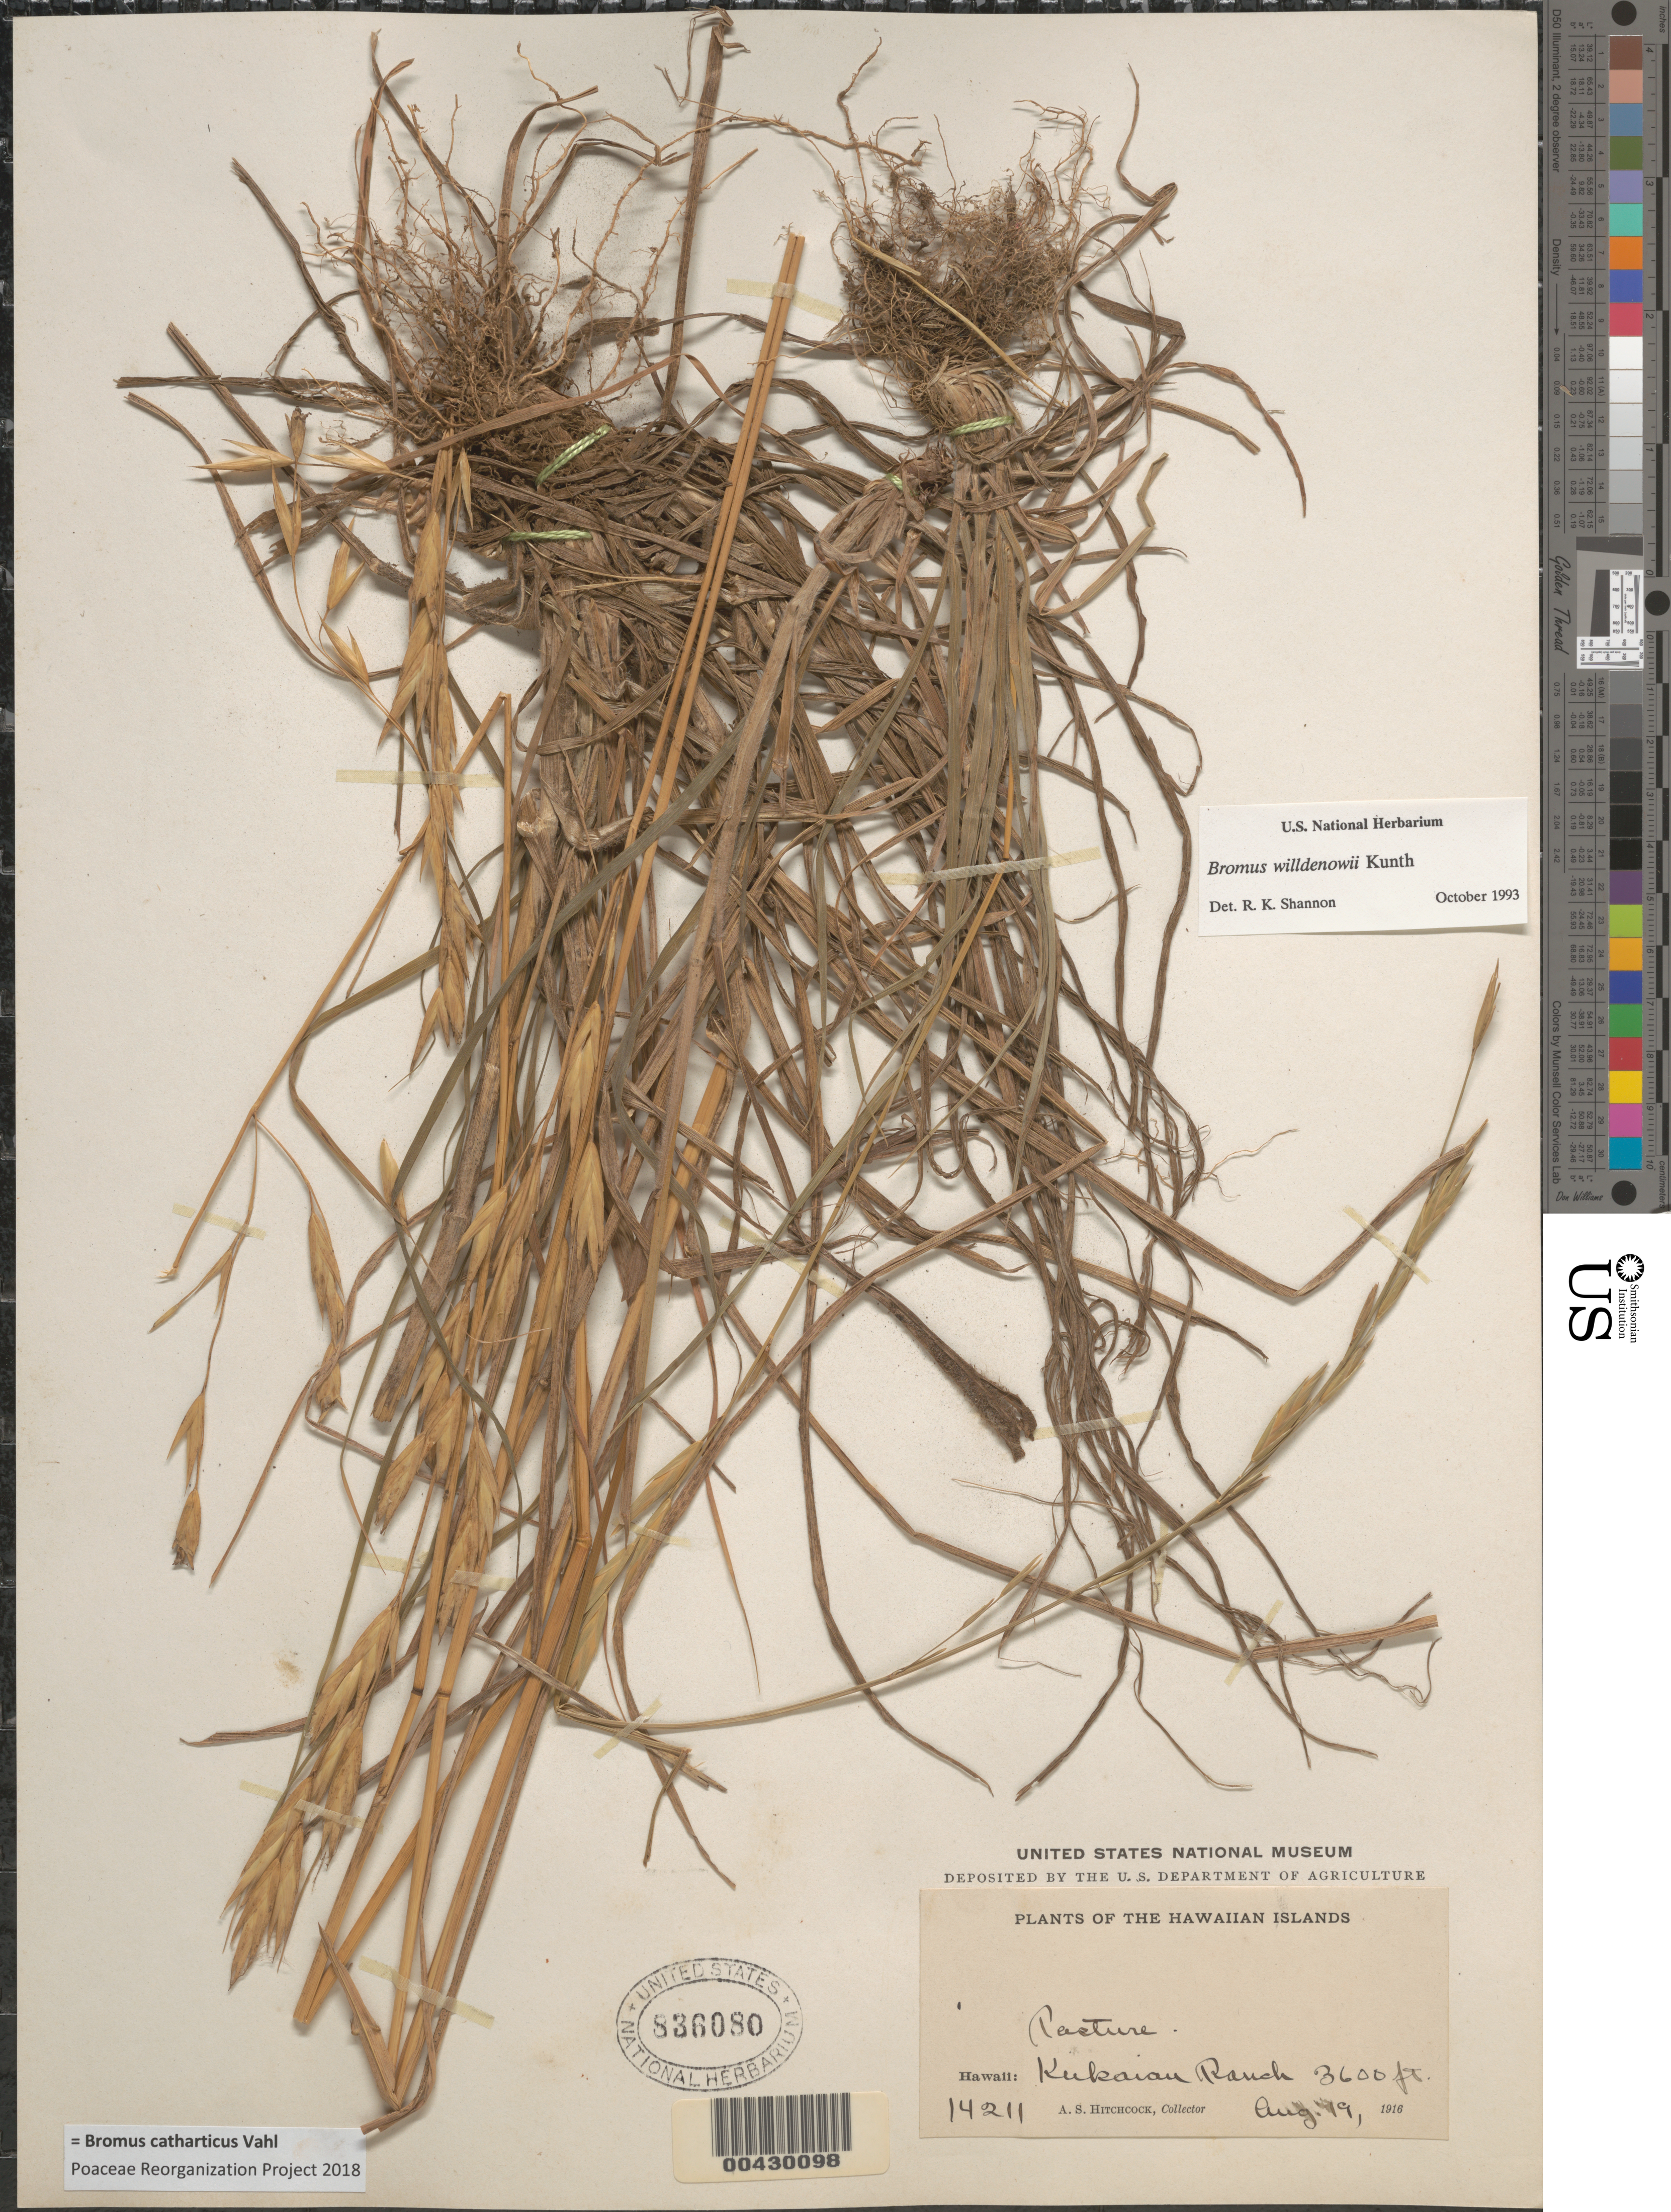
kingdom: Plantae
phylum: Tracheophyta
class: Liliopsida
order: Poales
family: Poaceae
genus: Bromus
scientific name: Bromus catharticus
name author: Vahl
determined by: Poaceae Reorganization Project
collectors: A. S. Hitchcock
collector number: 14211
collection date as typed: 19 Aug 1916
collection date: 1916-08-19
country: United States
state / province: Hawaii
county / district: Hawaii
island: Hawaii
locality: Kukaiau Ranch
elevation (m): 1097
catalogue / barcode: US 836080